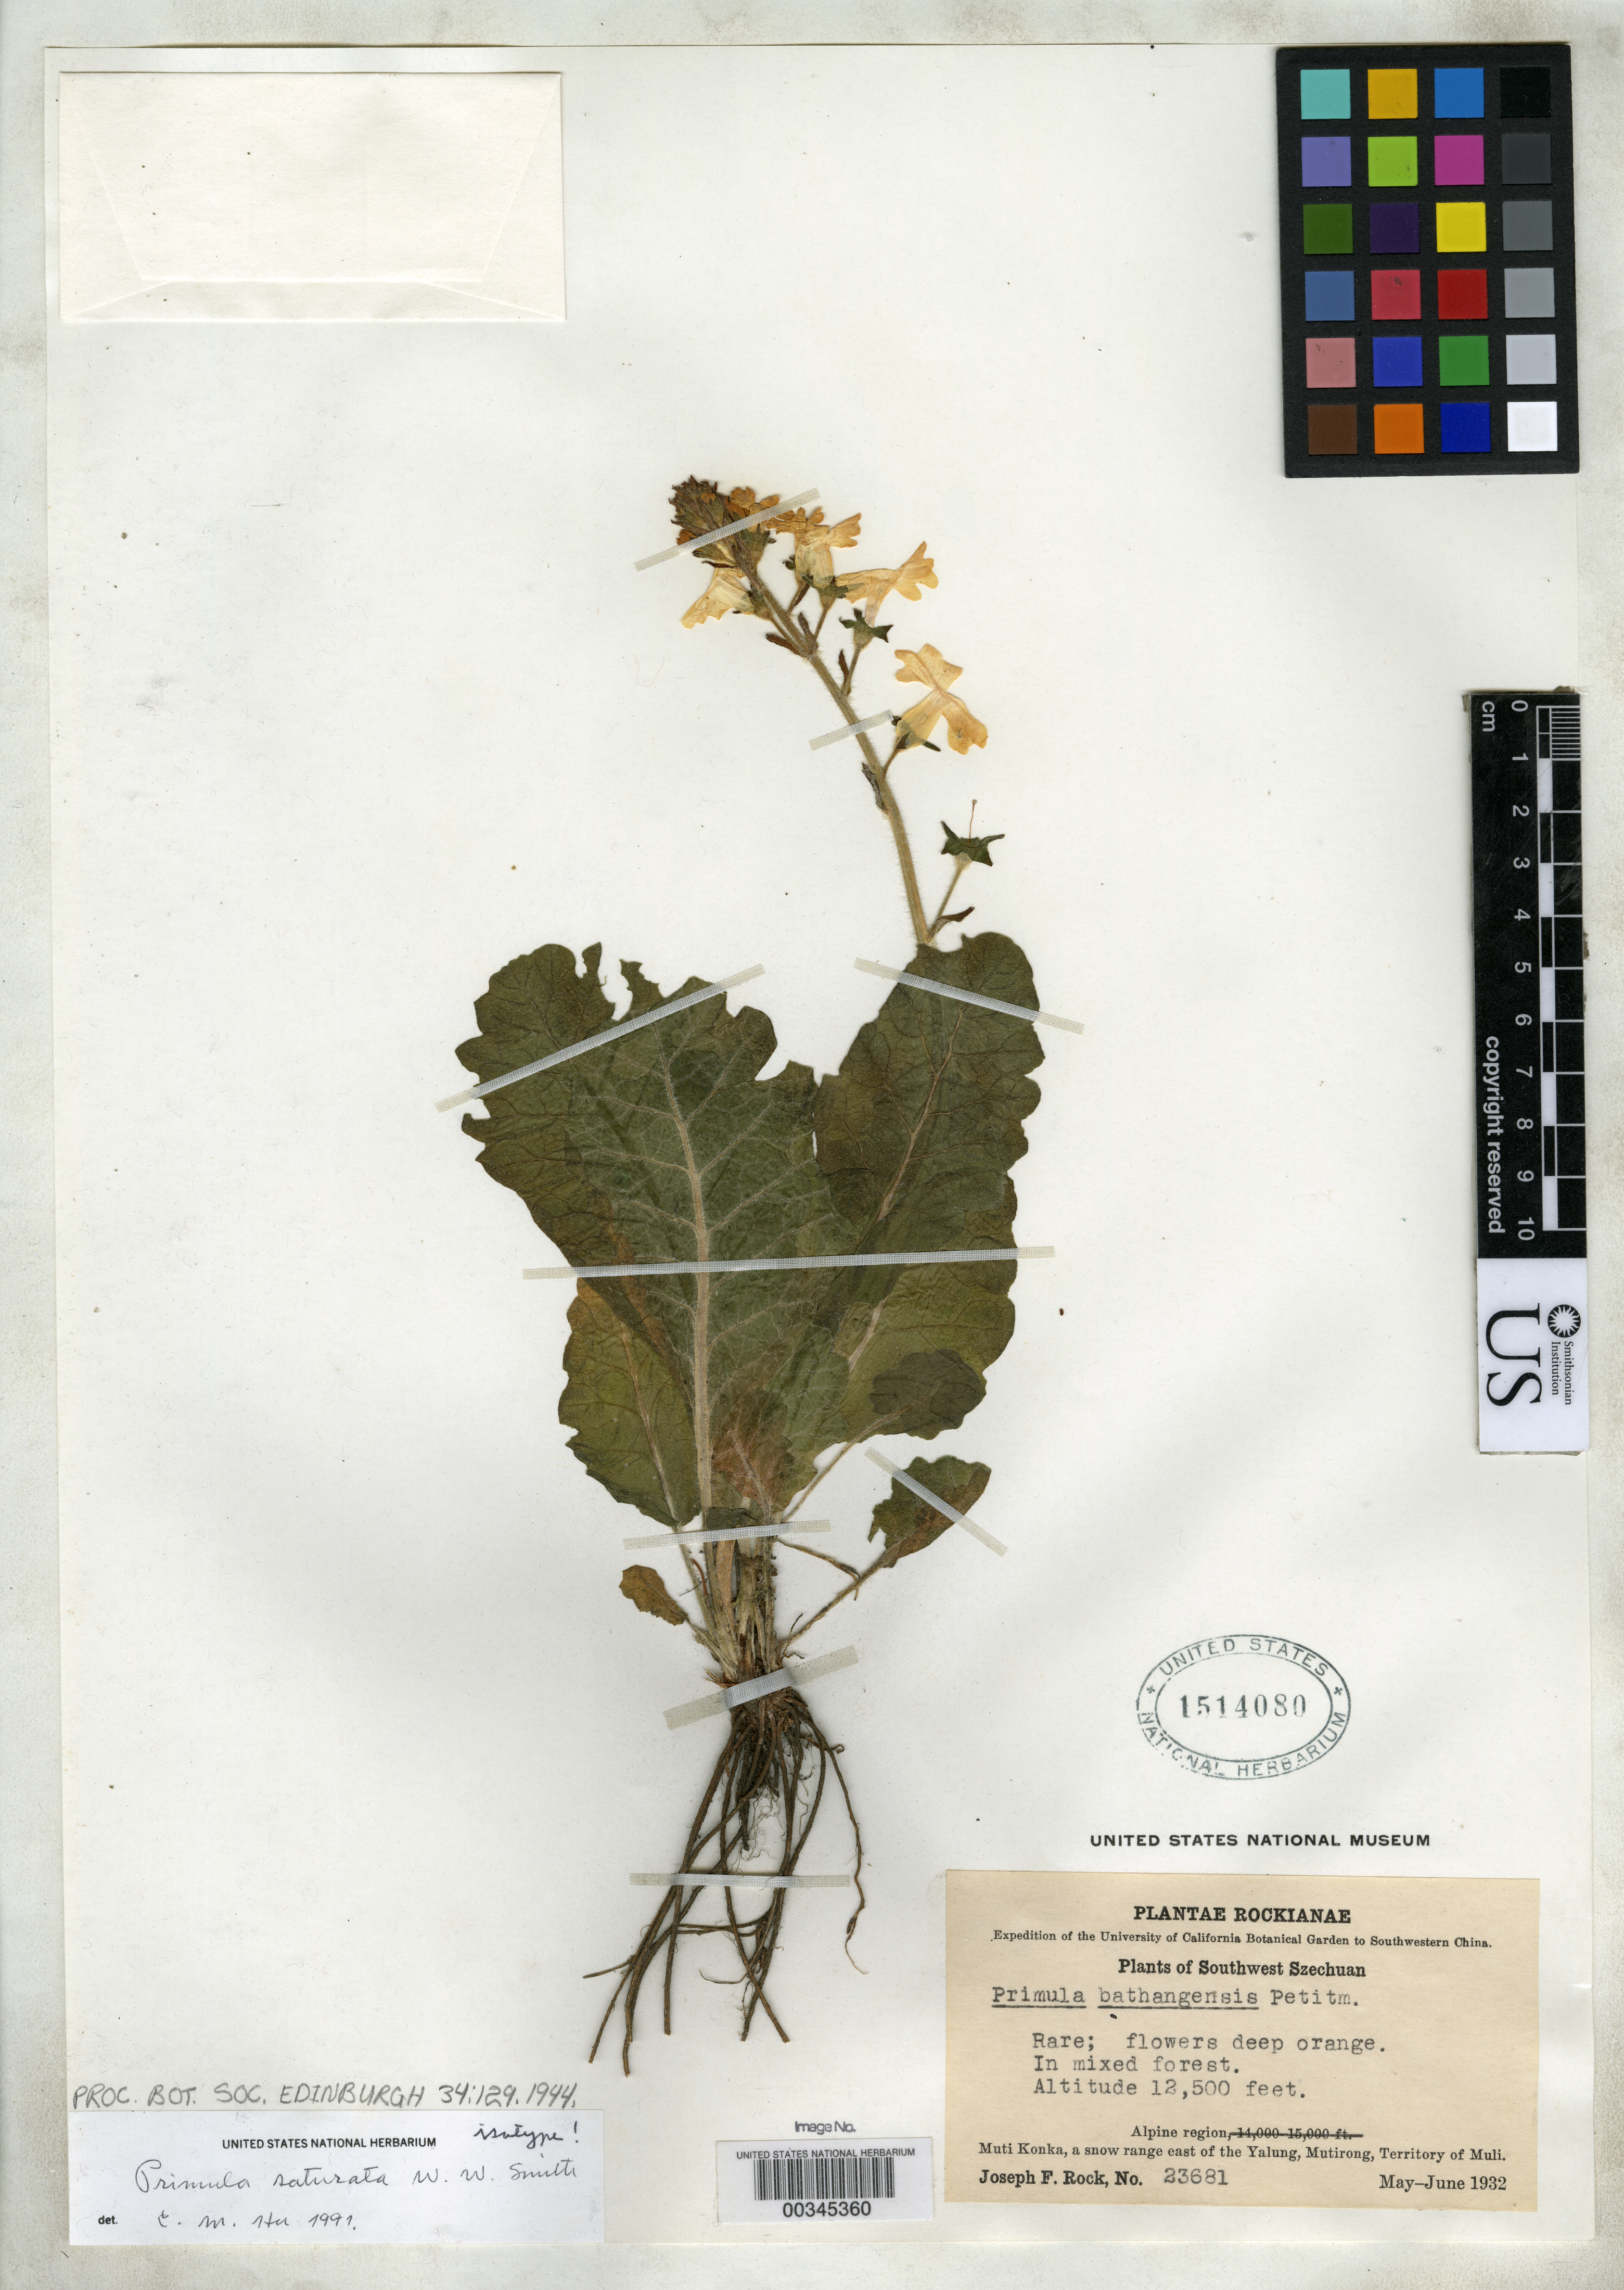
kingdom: Plantae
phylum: Tracheophyta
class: Magnoliopsida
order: Ericales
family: Primulaceae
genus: Primula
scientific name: Primula saturata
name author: W.W. Sm. & H.R. Fletcher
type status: Isotype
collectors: J. F. Rock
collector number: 23681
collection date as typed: May 1932 to -- Jun 1932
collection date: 1932-05/1932-06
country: China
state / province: Sichuan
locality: Mutikonka, snow Range E of Yalung, Mutirong, Muli territory, alpine region.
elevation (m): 3810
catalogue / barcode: US 1514080